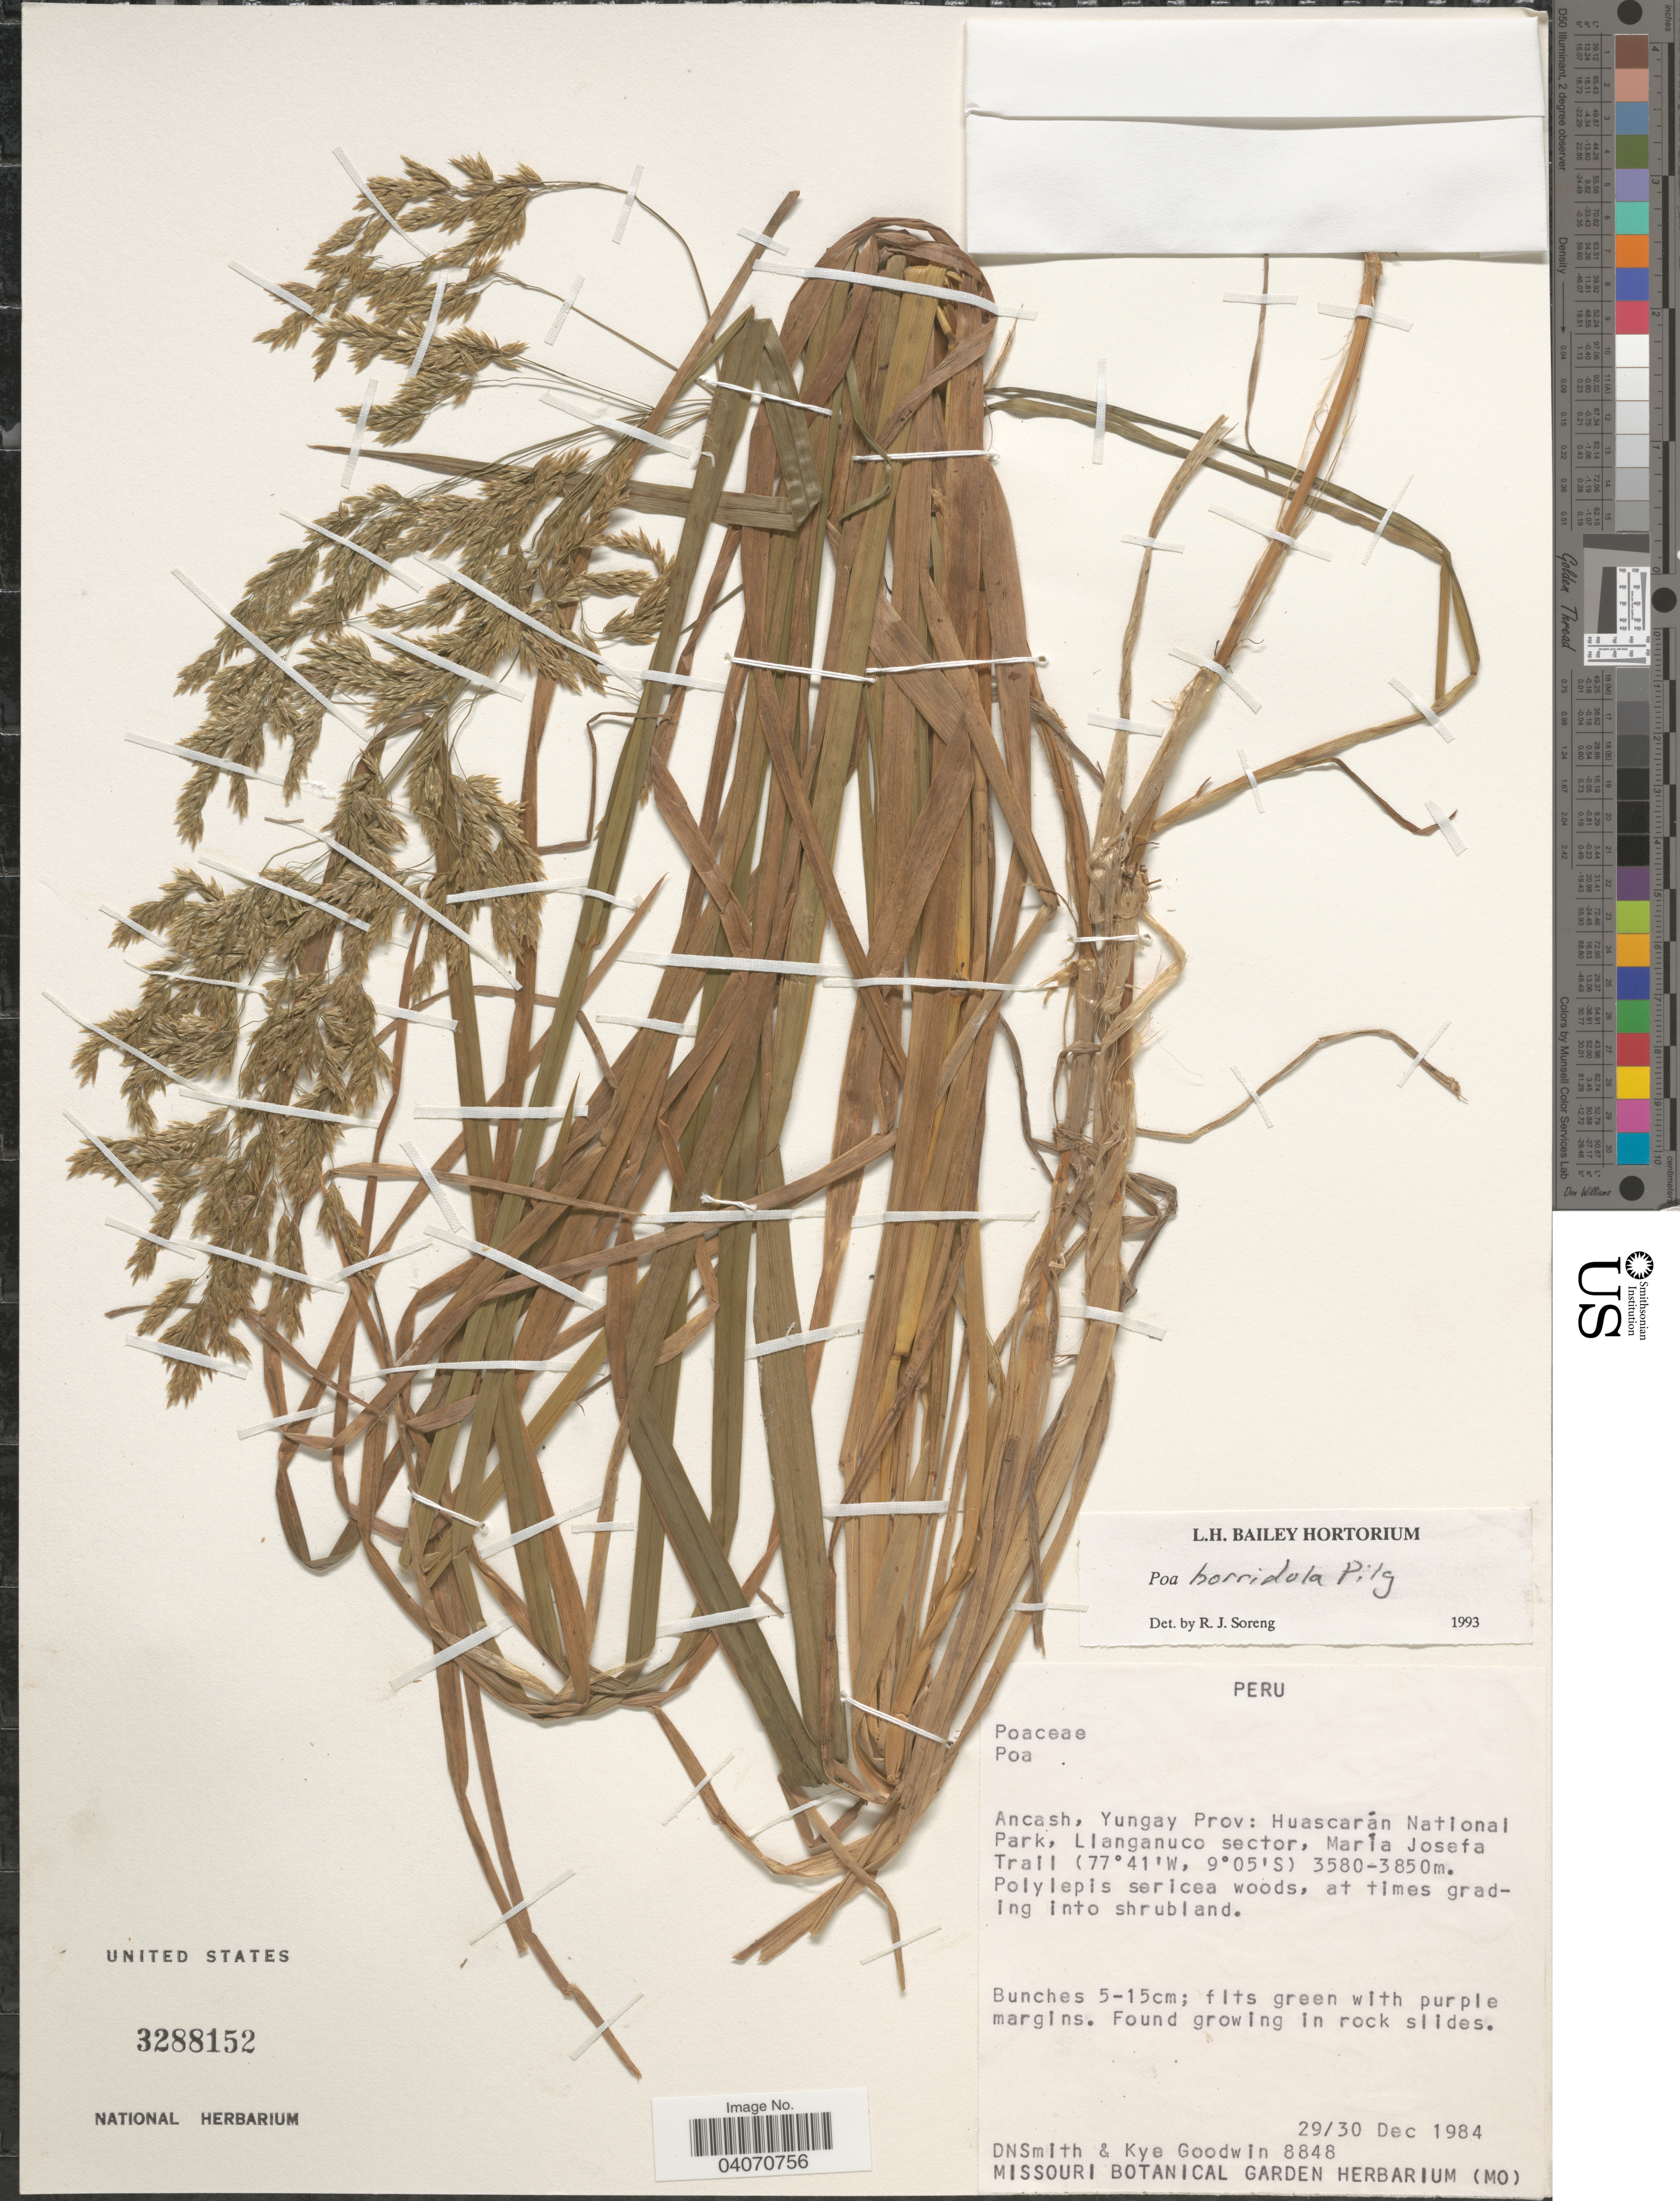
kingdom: Plantae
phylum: Tracheophyta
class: Liliopsida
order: Poales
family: Poaceae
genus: Poa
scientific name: Poa horridula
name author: Pilg.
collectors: D. Smith & K. Goodwin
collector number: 8848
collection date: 1984-12-29/1984-12-30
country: Peru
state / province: Ancash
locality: Yungay Prov: Huascarán National Park, Llanganuco sector, María Josefa Trail.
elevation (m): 3580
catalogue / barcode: US 3288152